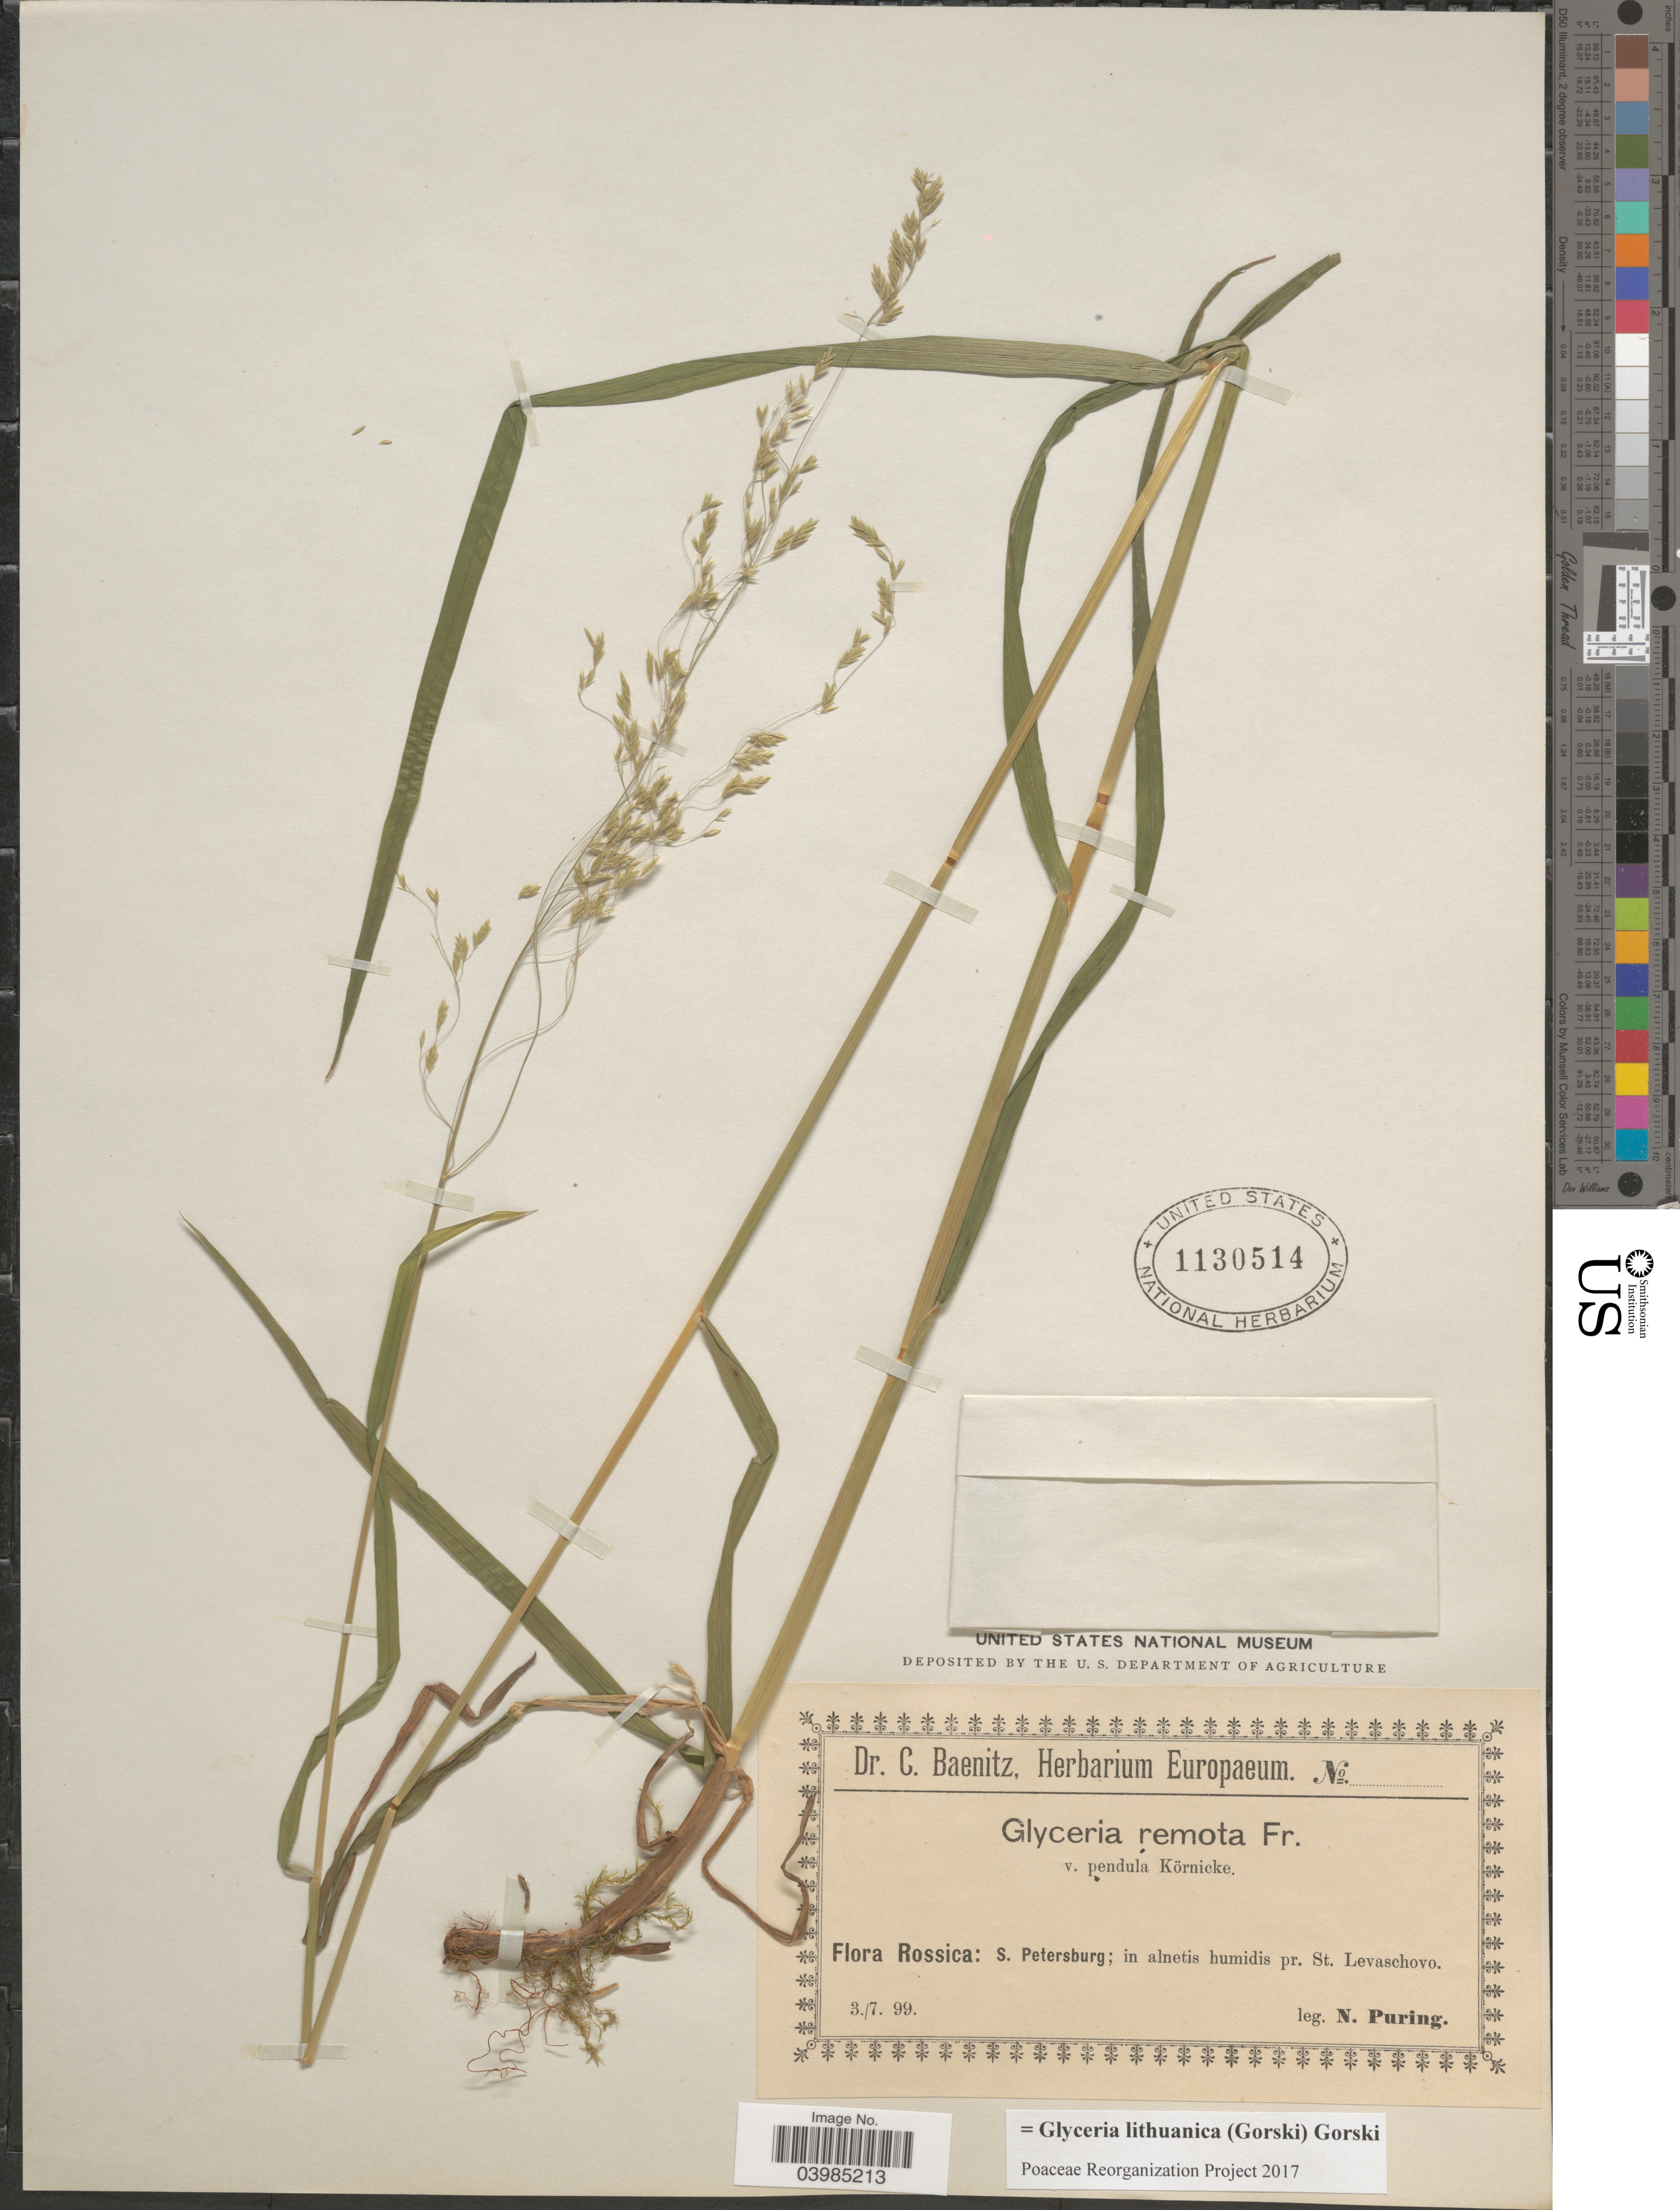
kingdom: Plantae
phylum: Tracheophyta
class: Liliopsida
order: Poales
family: Poaceae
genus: Glyceria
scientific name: Glyceria lithuanica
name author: (Gorski) Gorski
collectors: N. Puring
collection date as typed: Transcribed d/m/y: 3/7/99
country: Russian Federation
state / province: St. Petersburg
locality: Rossica: S. Petersburg; in alnetis humidis pr. St. Levaschovo.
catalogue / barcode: US 1130514